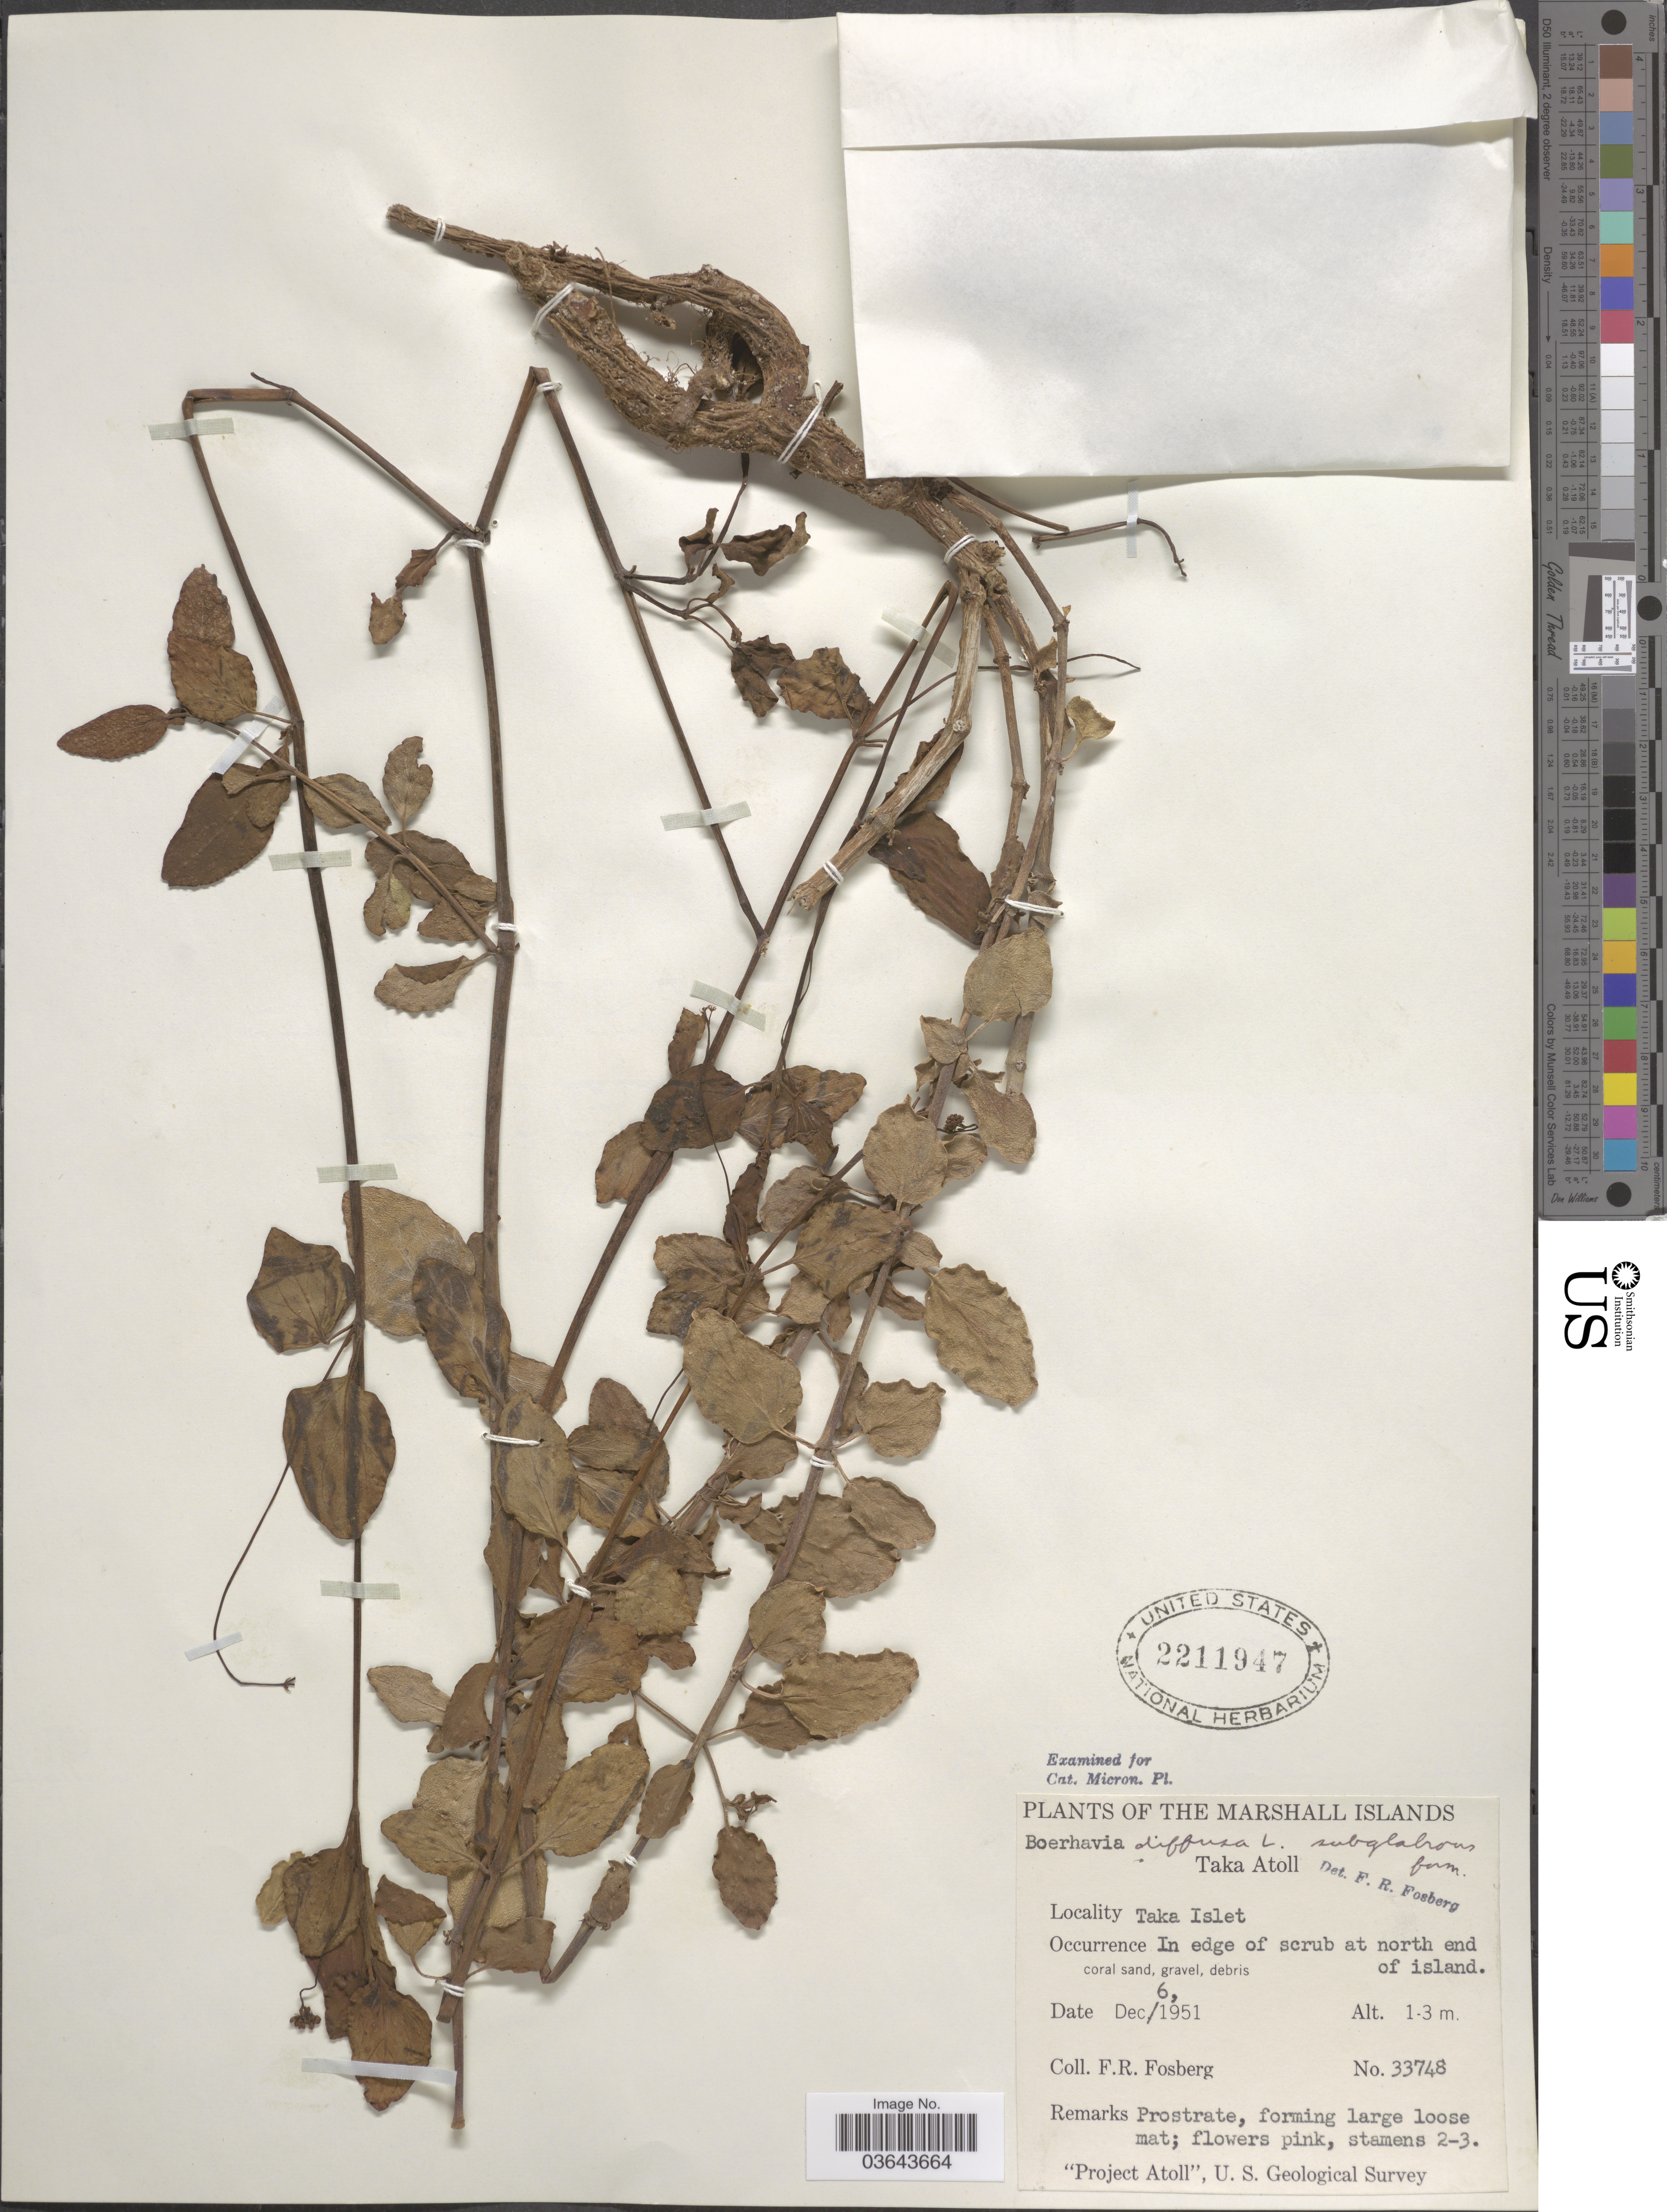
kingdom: Plantae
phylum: Tracheophyta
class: Magnoliopsida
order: Caryophyllales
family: Nyctaginaceae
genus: Boerhavia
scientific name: Boerhavia repens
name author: L.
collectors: F. R. Fosberg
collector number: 33748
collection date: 1951-12-06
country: Marshall Islands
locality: Taka Atoll. Taka Islet. In edge of scrub at north end of island.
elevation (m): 1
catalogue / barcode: US 2211947